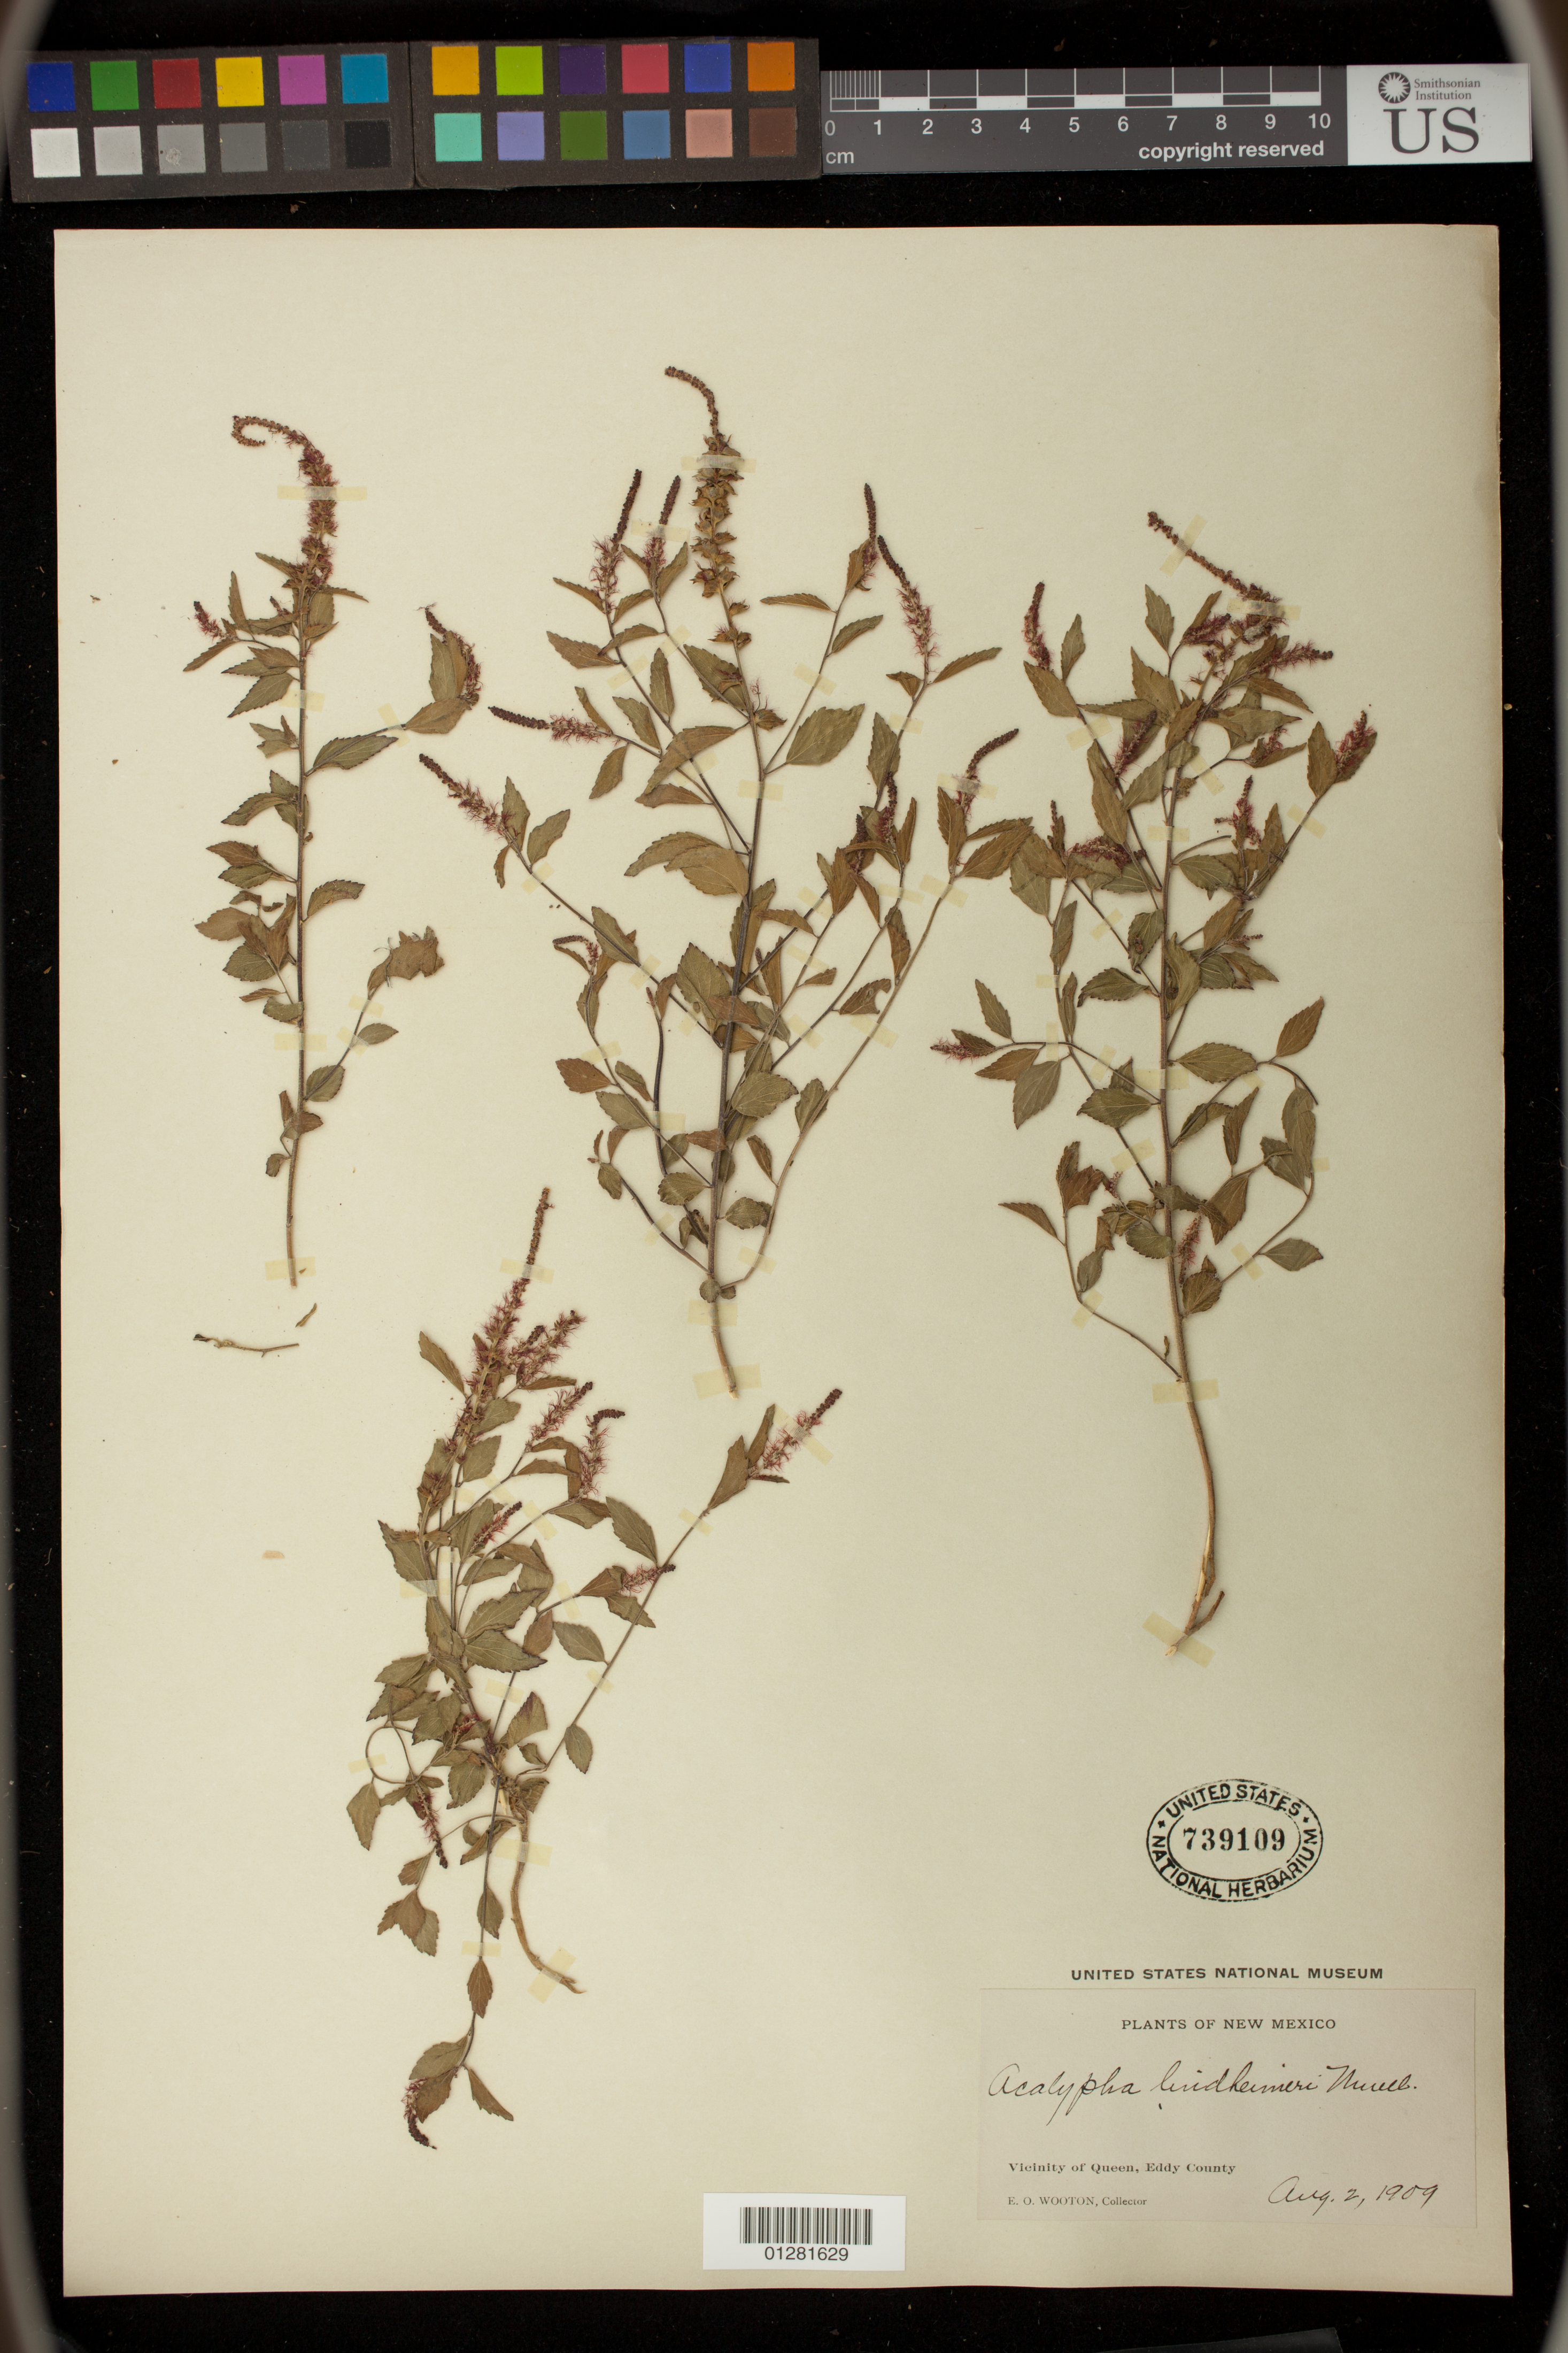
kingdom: Plantae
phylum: Tracheophyta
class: Magnoliopsida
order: Malpighiales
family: Euphorbiaceae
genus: Acalypha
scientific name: Acalypha lindheimeri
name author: Müll. Arg.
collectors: E. O. Wooton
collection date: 1909-08-02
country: United States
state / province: New Mexico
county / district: Eddy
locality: Vicinity of Queen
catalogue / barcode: US 739109